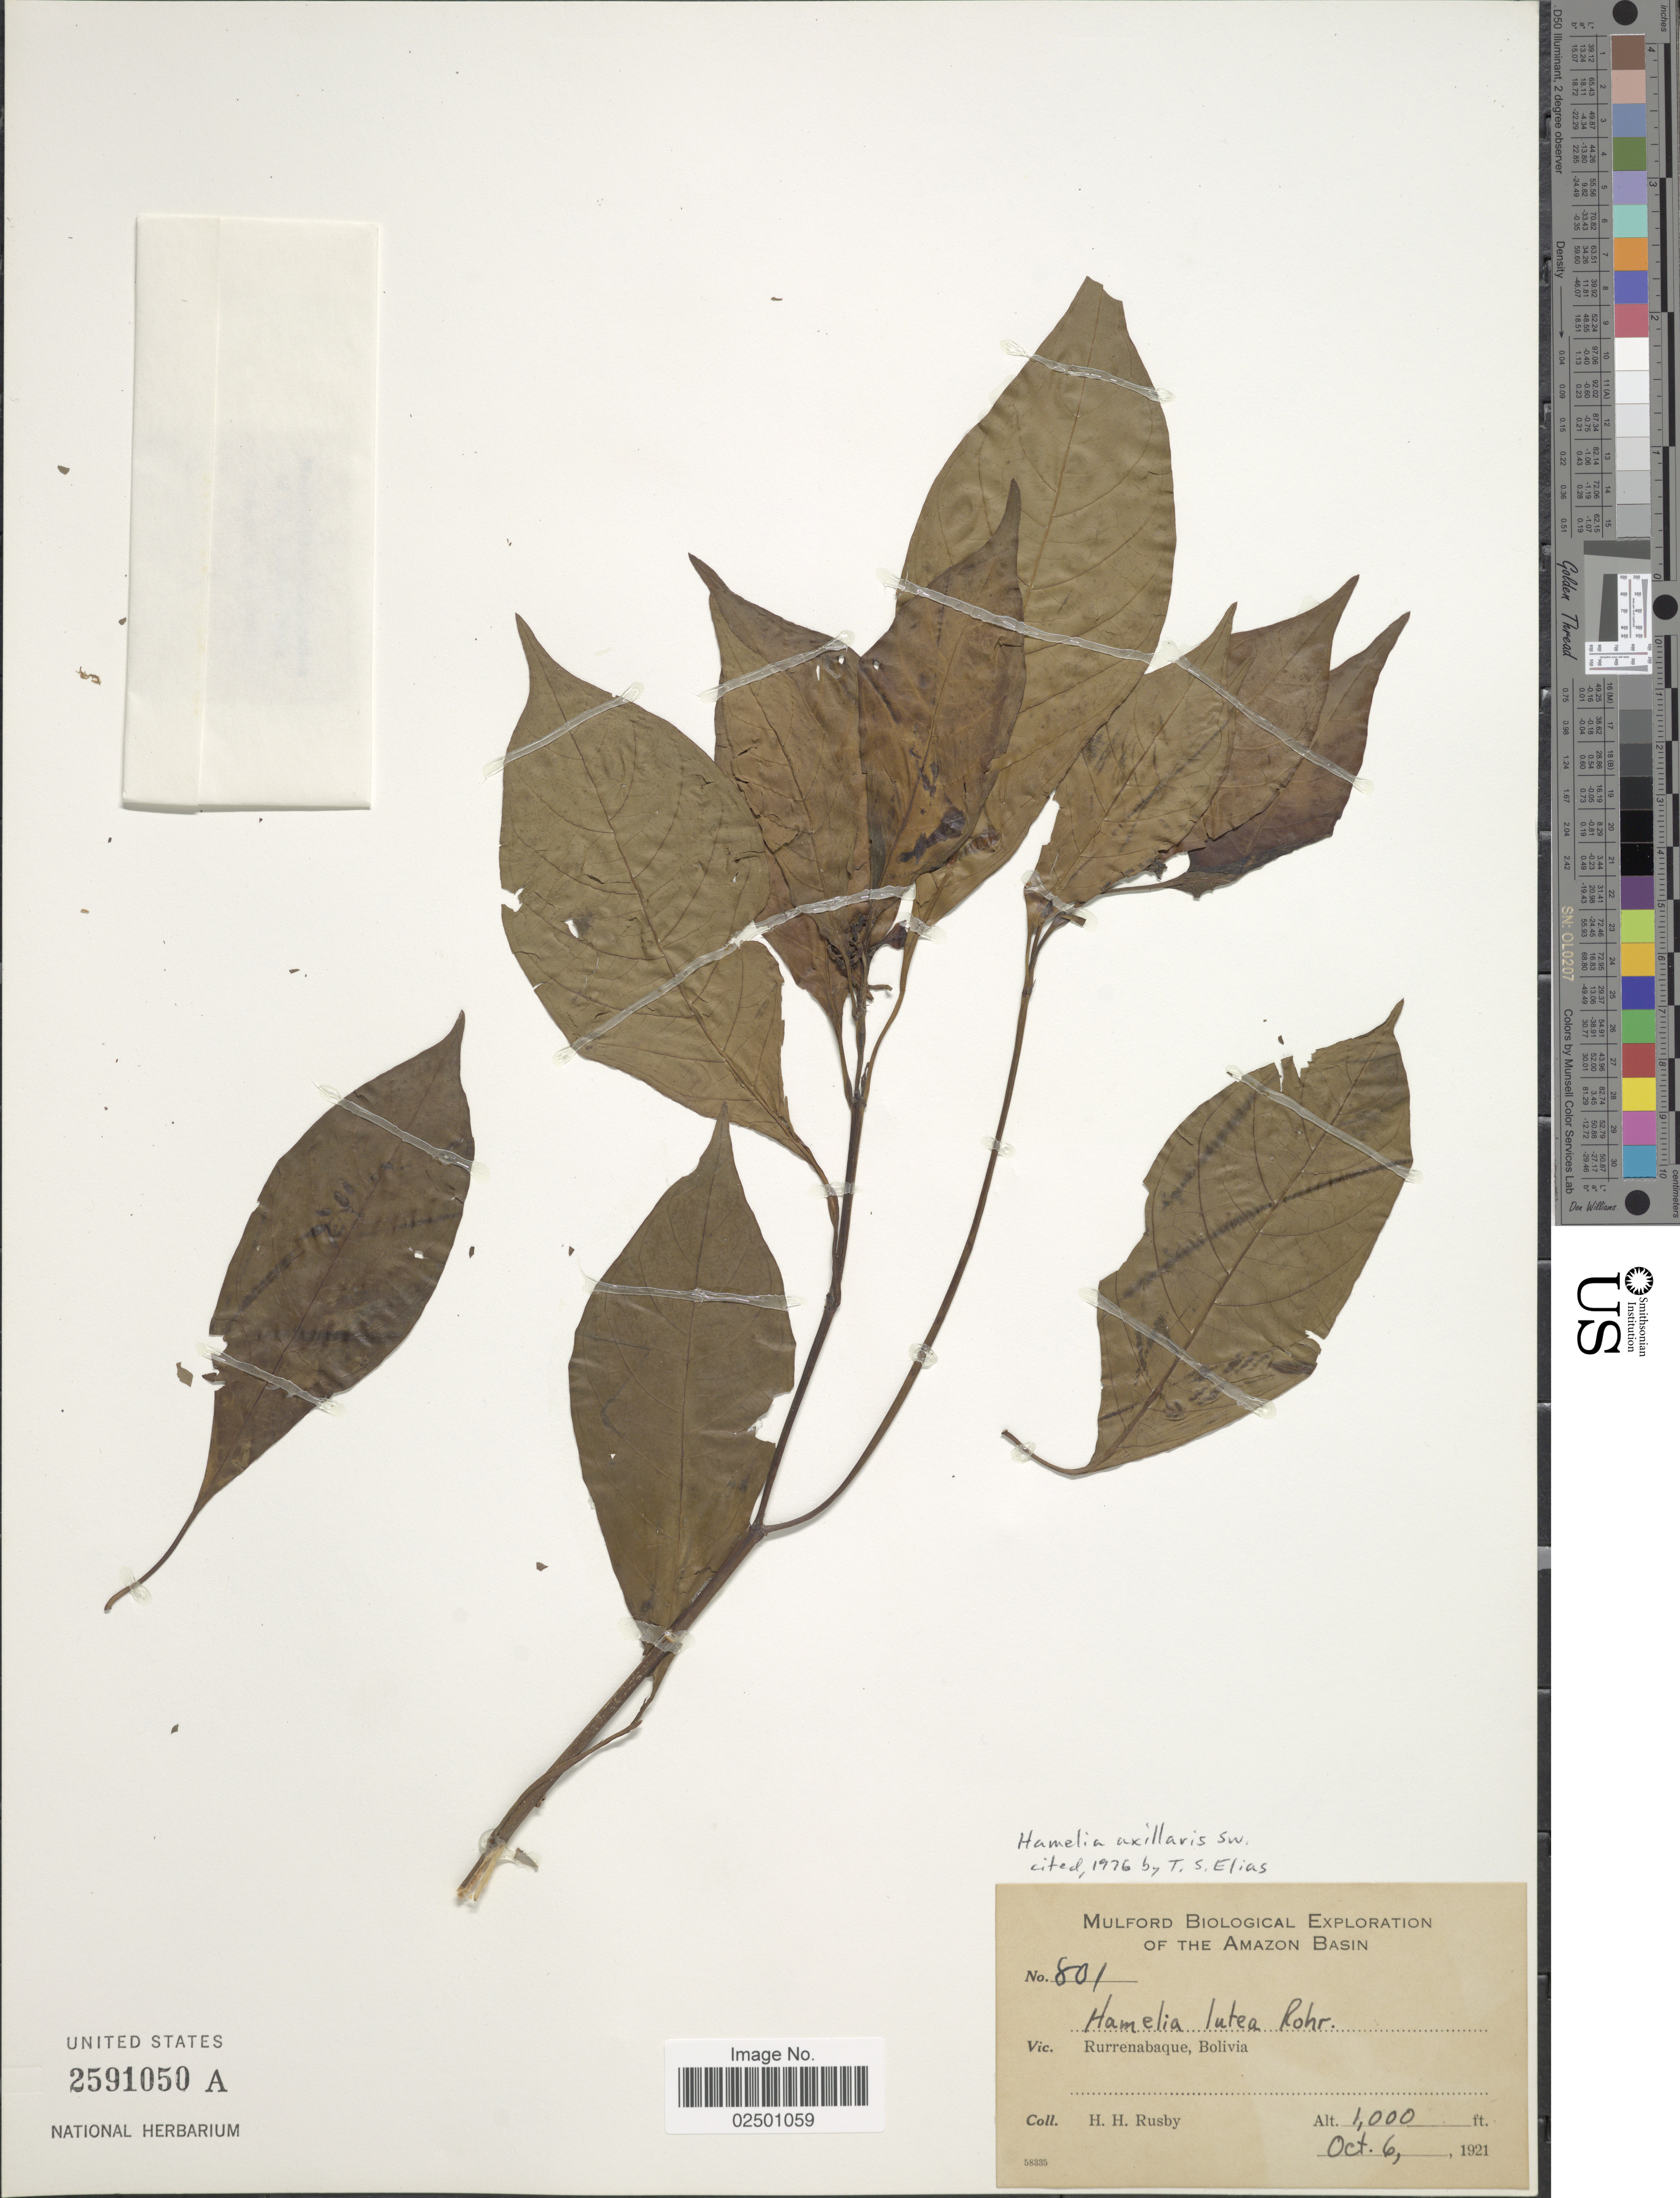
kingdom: Plantae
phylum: Tracheophyta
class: Magnoliopsida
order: Gentianales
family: Rubiaceae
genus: Hamelia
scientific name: Hamelia axillaris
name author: Sw.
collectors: H. H. Rusby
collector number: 801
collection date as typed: Oct. 6, 1921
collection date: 1921-10-06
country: Bolivia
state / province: Beni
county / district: José Ballivián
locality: Rurrenabaque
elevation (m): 305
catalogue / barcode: US 2591050A